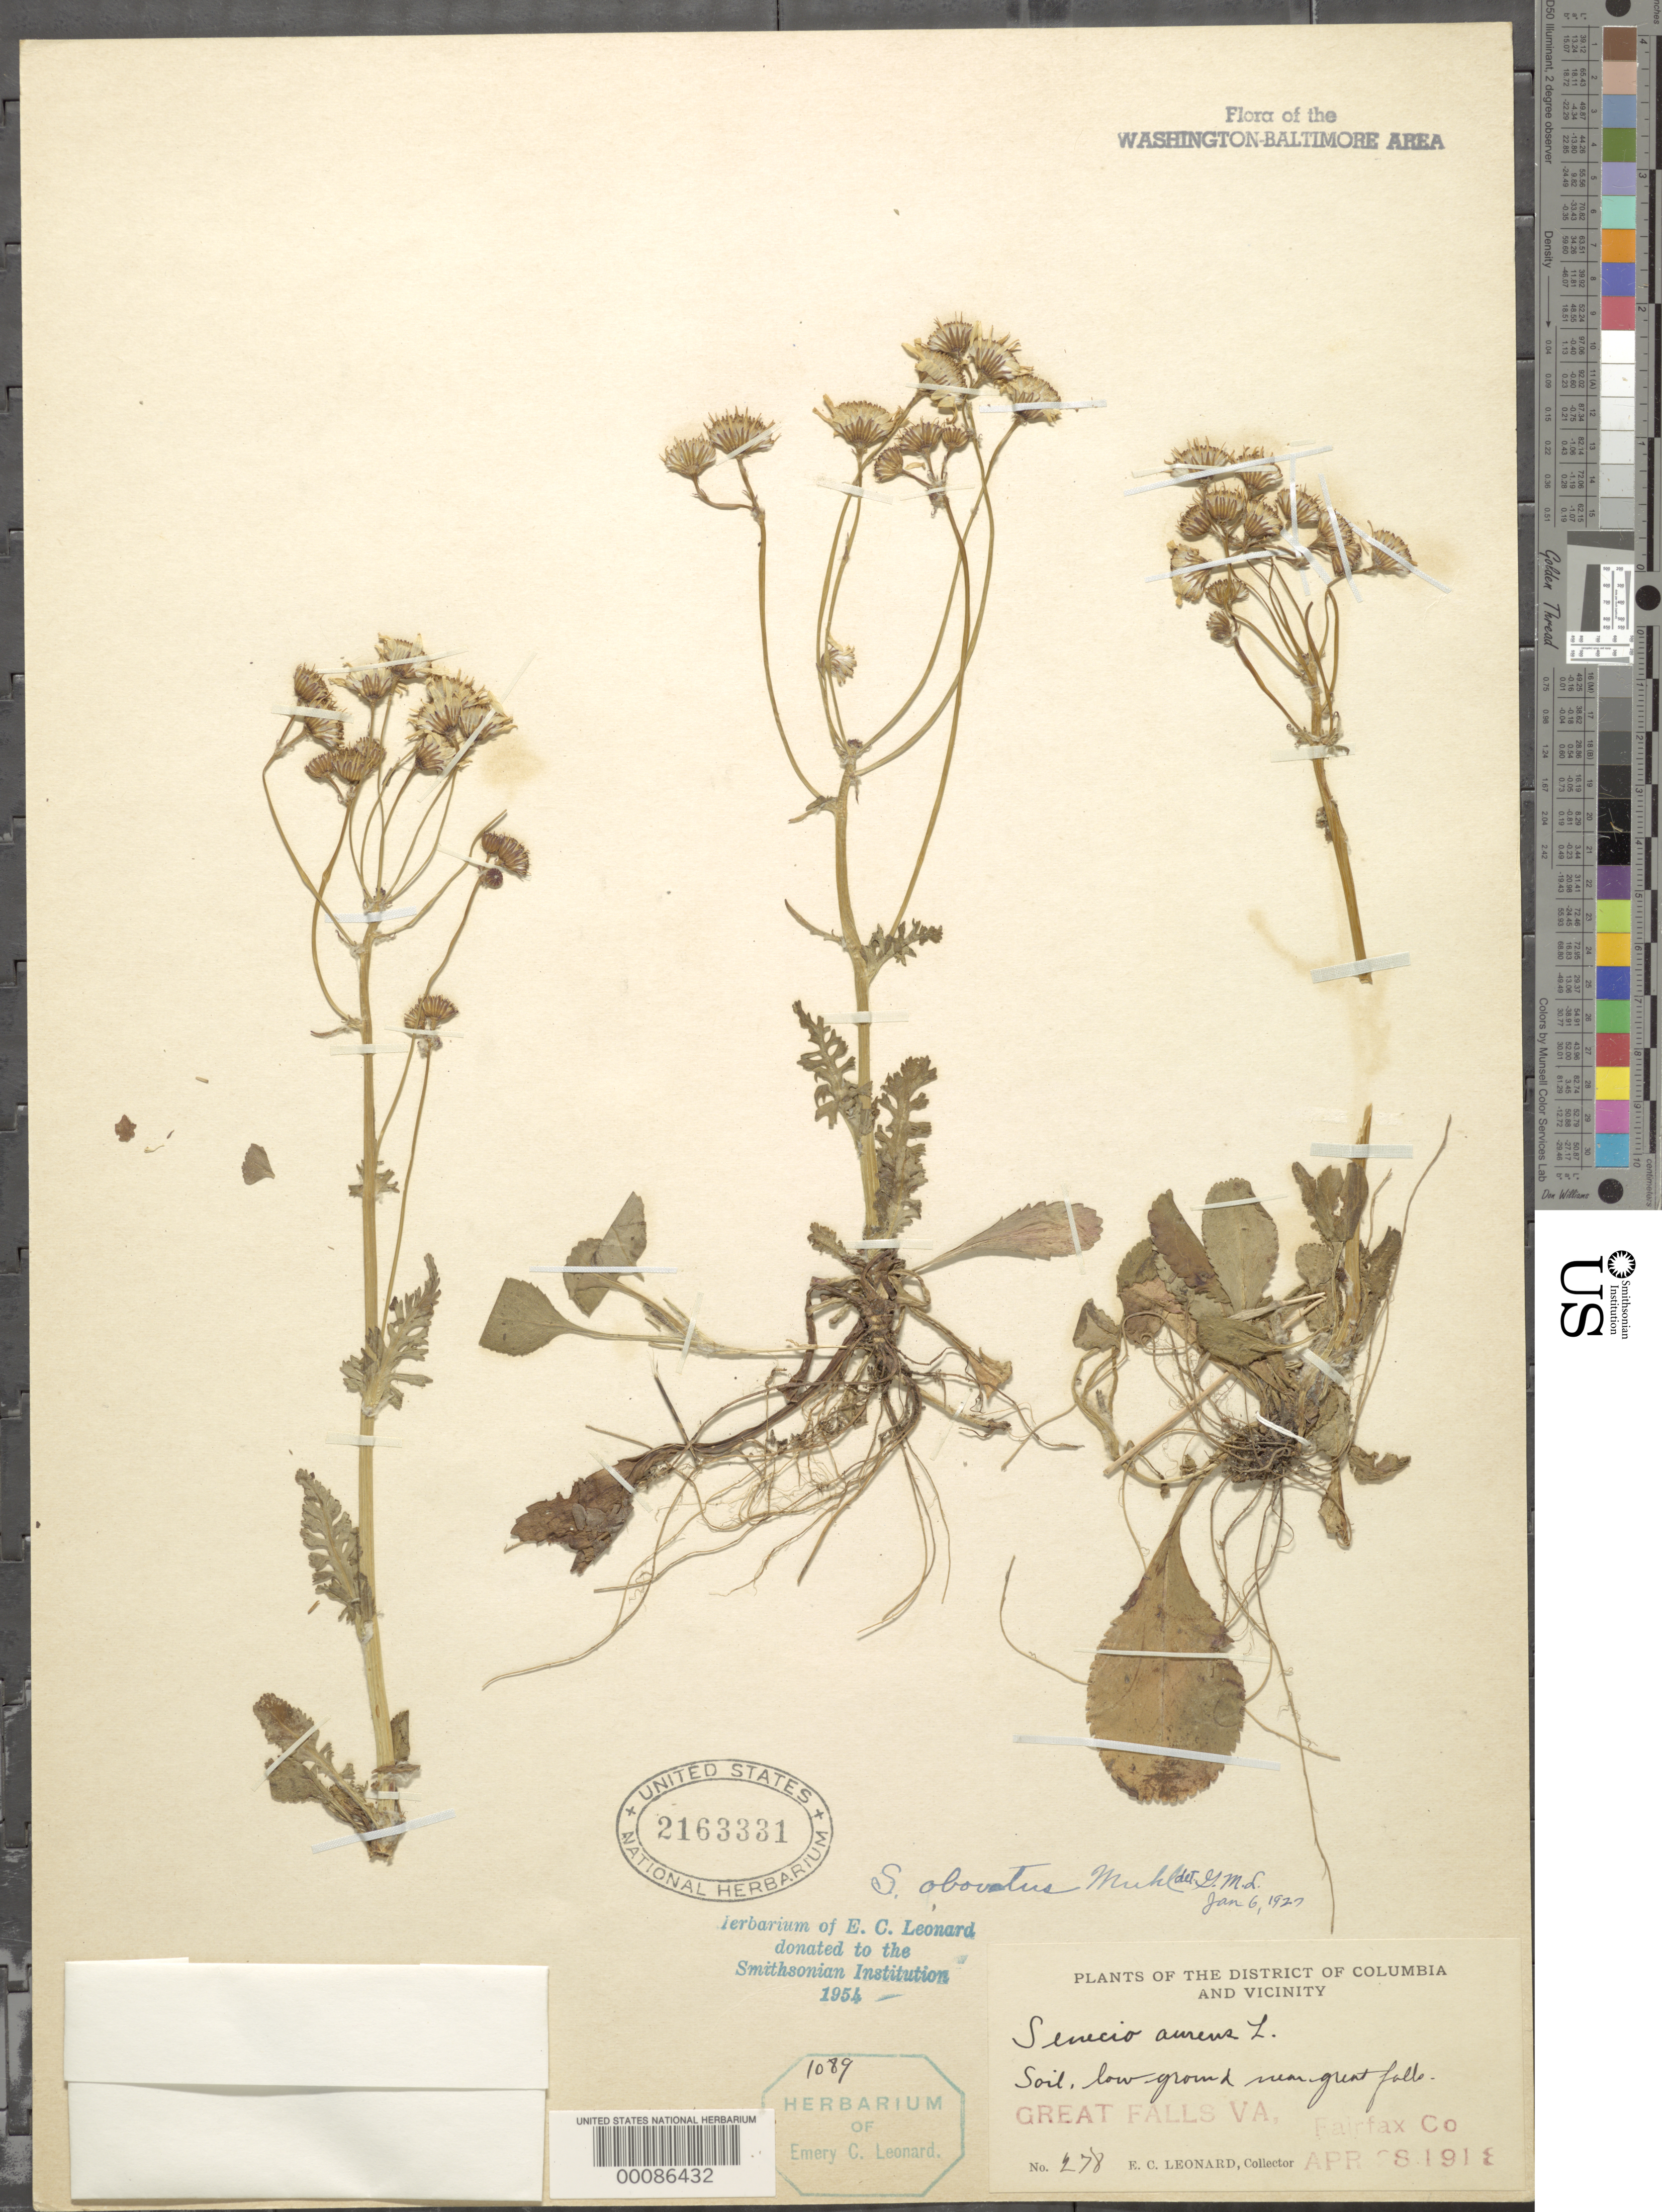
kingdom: Plantae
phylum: Tracheophyta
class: Magnoliopsida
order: Asterales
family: Asteraceae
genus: Packera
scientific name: Packera obovata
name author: (Muhl. ex Willd.) W.A. Weber & Á. Löve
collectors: E. C. Leonard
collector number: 278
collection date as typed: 28 Apr 1918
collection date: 1918-04-28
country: United States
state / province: Virginia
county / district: Fairfax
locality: Great Falls C. & O. Canal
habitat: Low grounds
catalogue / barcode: US 2163331